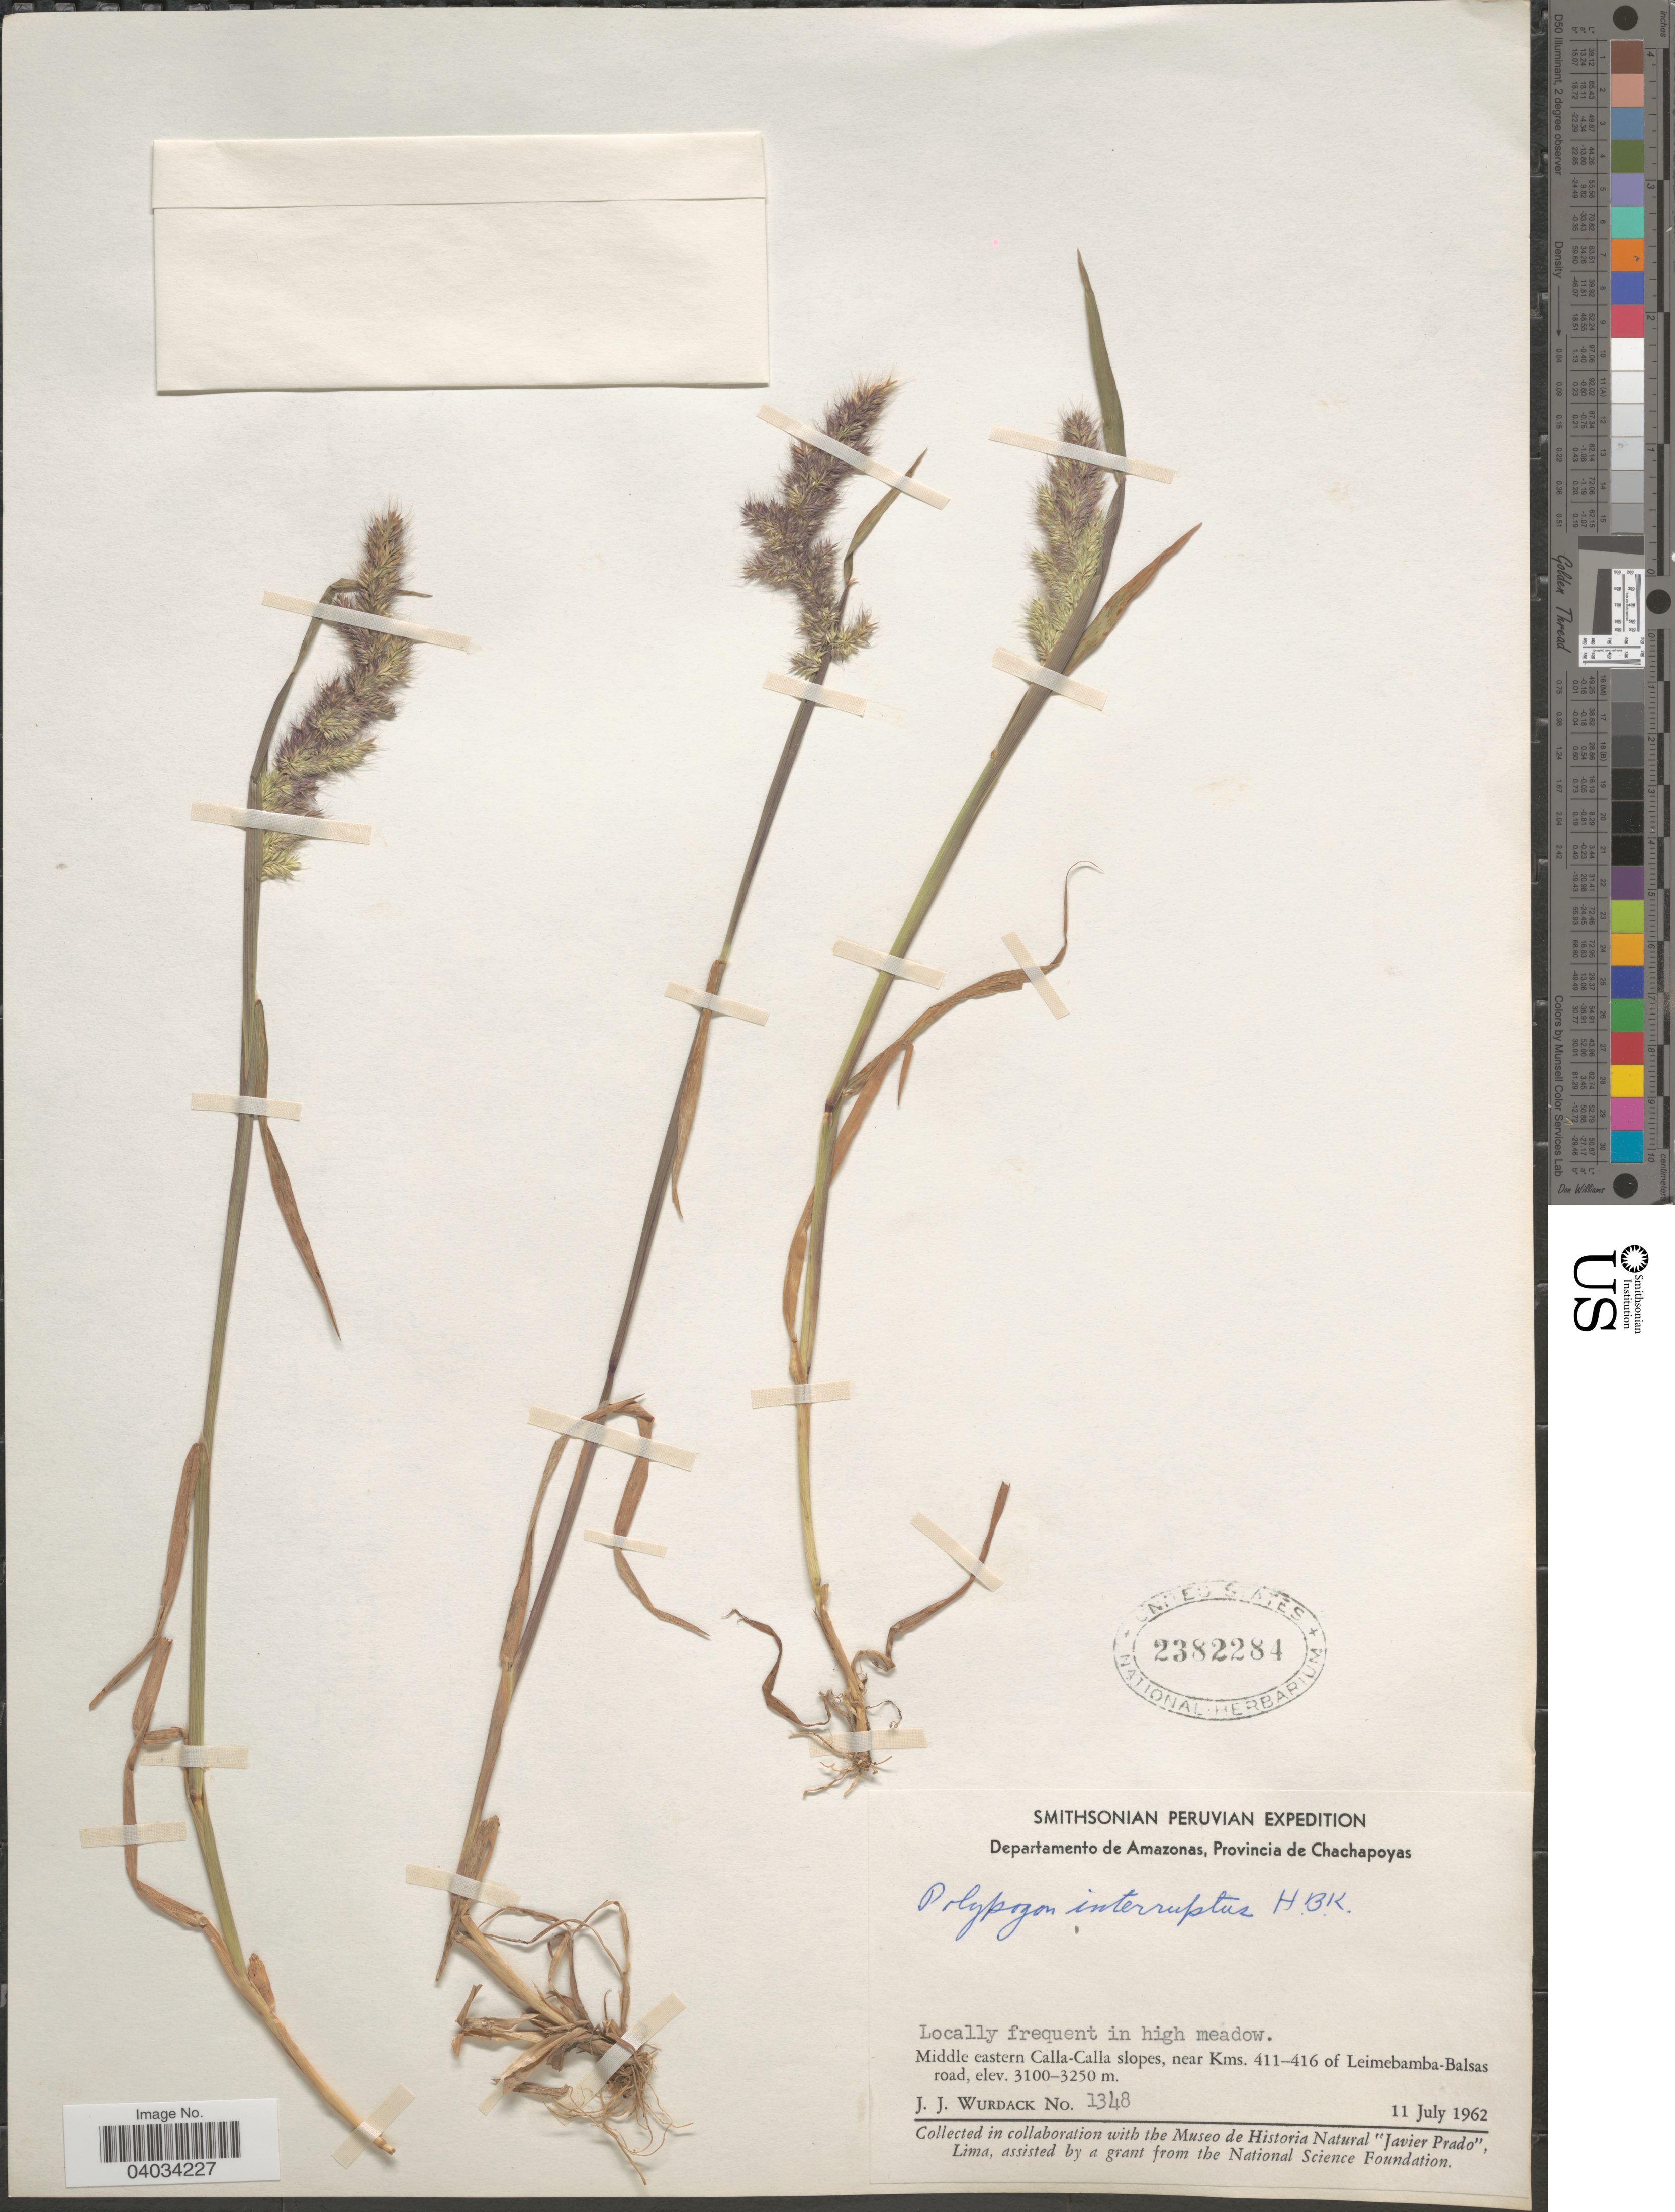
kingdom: Plantae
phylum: Tracheophyta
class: Liliopsida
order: Poales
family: Poaceae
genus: Polypogon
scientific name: Polypogon interruptus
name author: Kunth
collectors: J. J. Wurdack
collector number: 1348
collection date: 1962-07-11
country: Peru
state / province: Amazonas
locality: Departamento de Amazonas, Provincia de Chachapoyas. Middle eastern Calla-Calla slopes, near Kms. 411-416 of Leimebamba-Balsas road.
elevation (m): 3100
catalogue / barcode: US 2382284